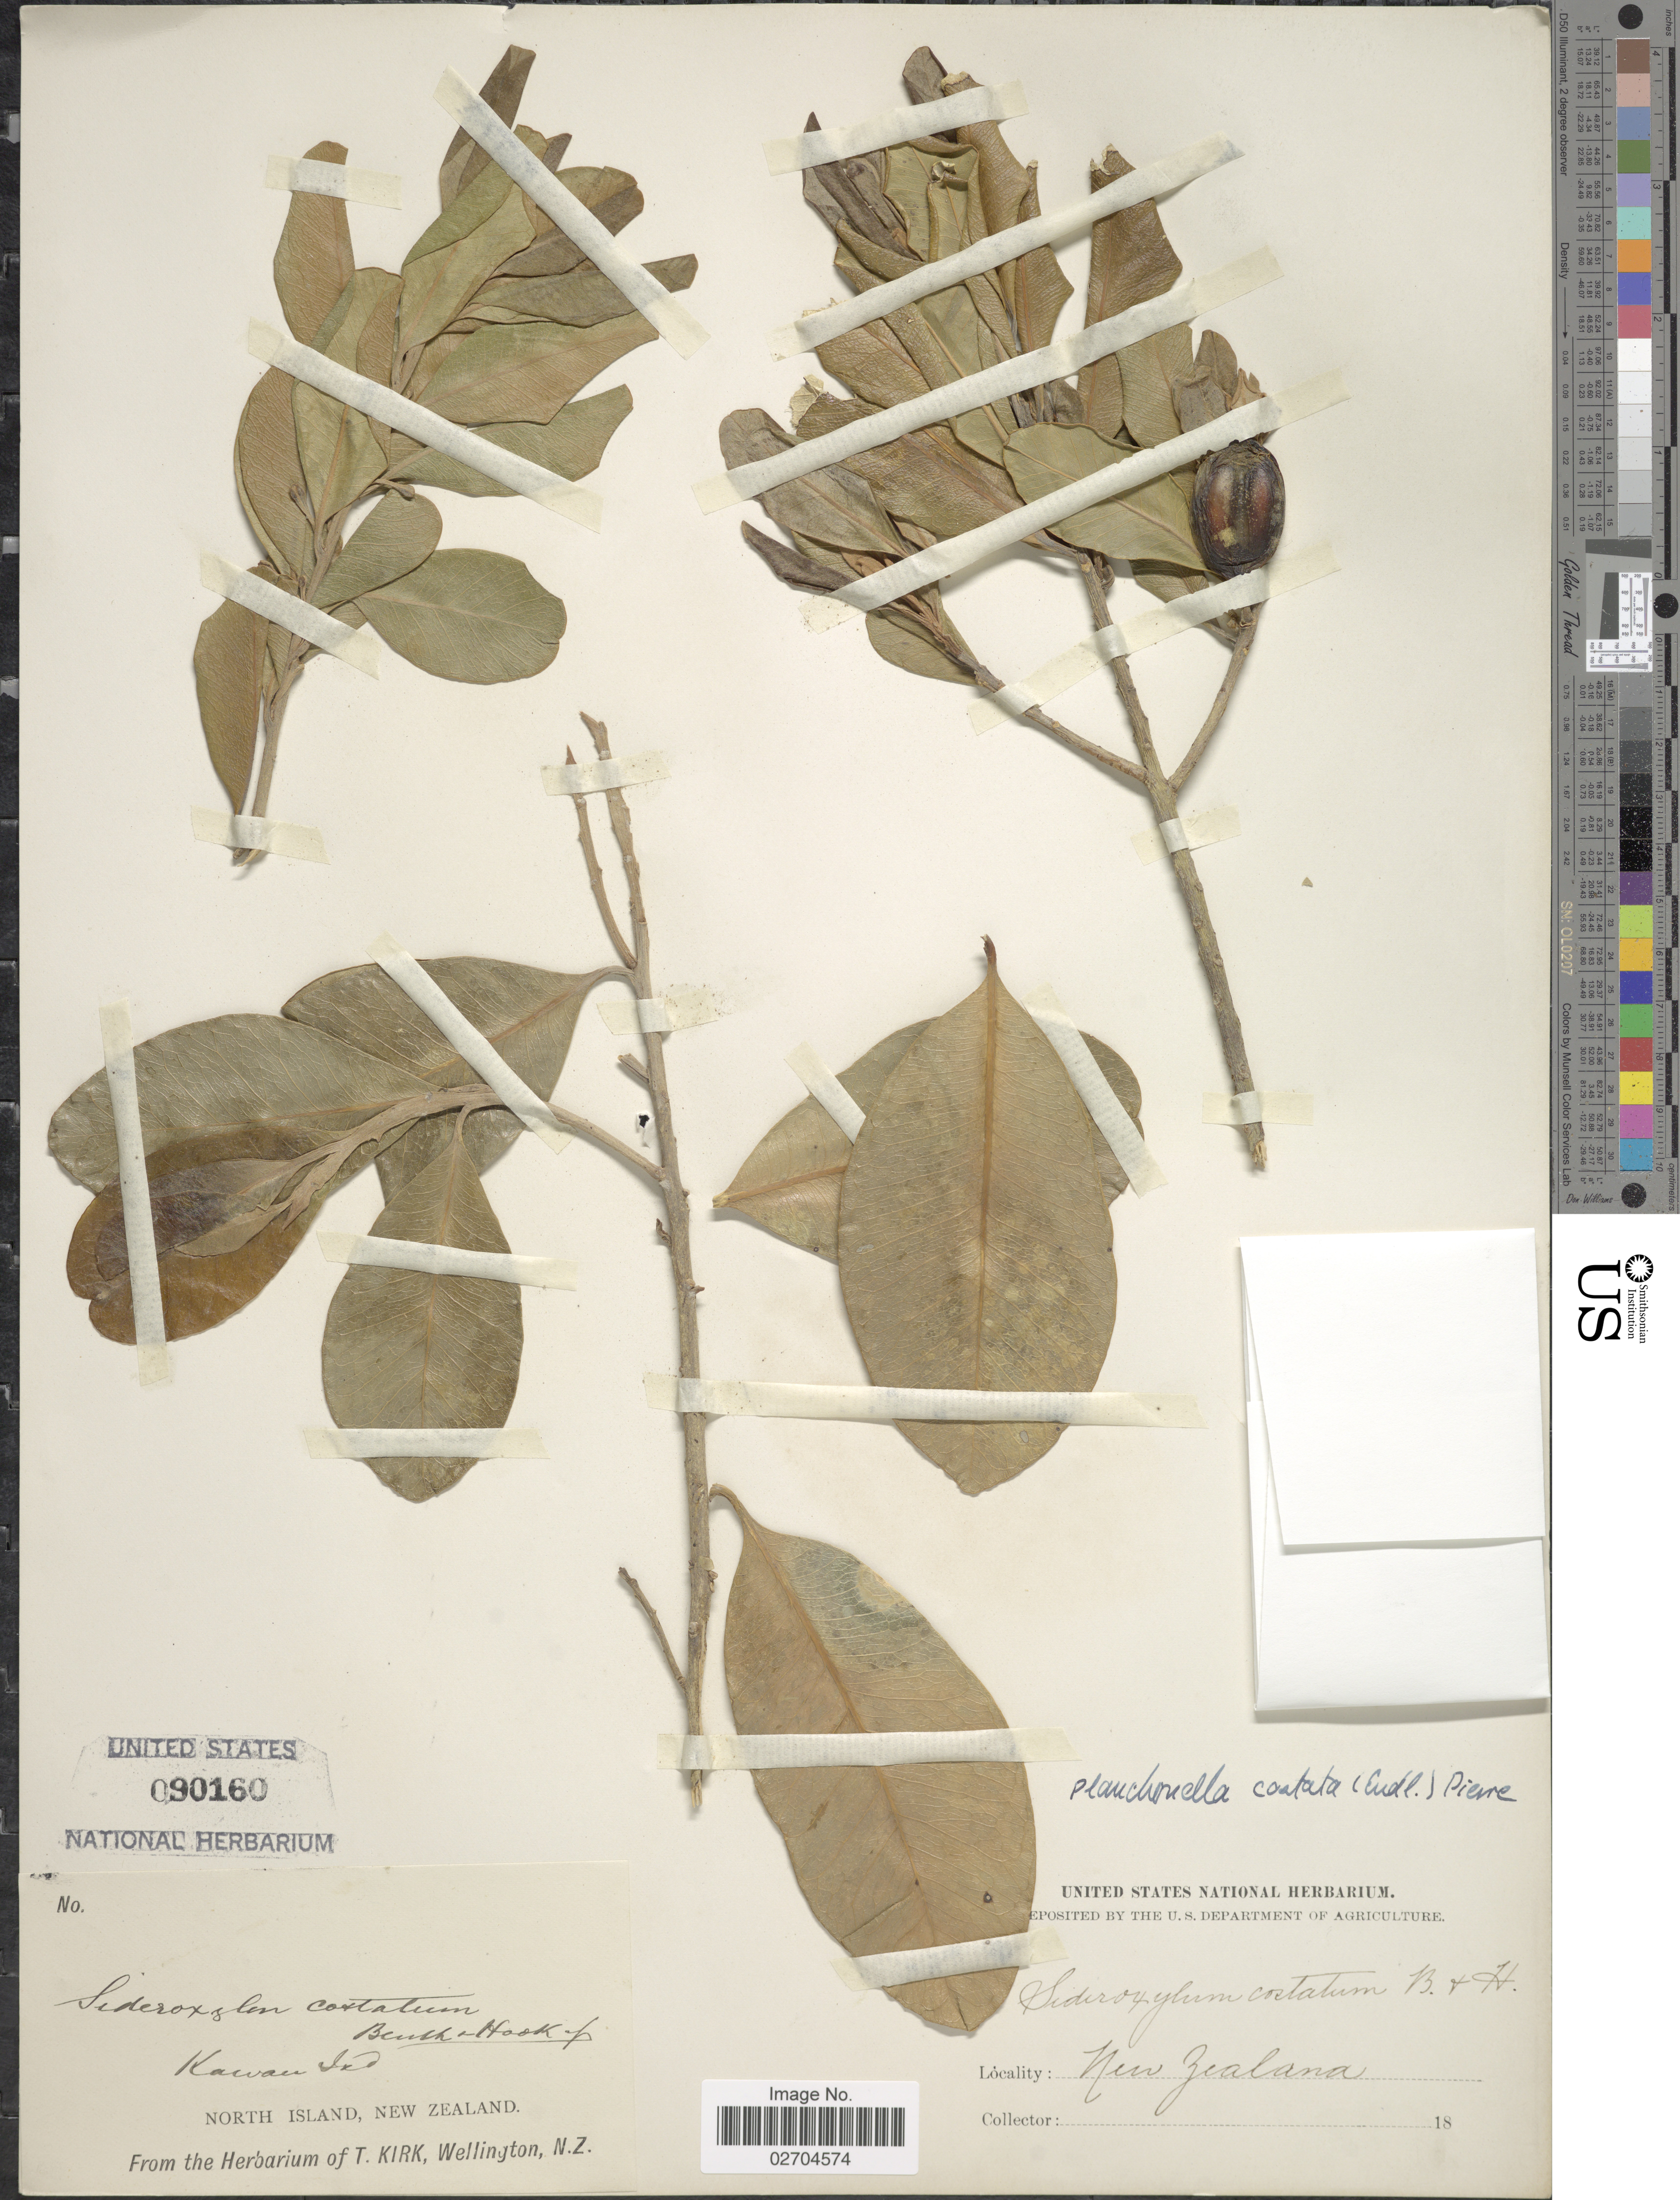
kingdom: Plantae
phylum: Tracheophyta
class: Magnoliopsida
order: Ericales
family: Sapotaceae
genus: Planchonella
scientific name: Planchonella costata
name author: (Endl.) Pierre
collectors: ex herb. T. Kirk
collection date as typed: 18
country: New Zealand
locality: Kawau Isl. North Island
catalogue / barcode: US 90160